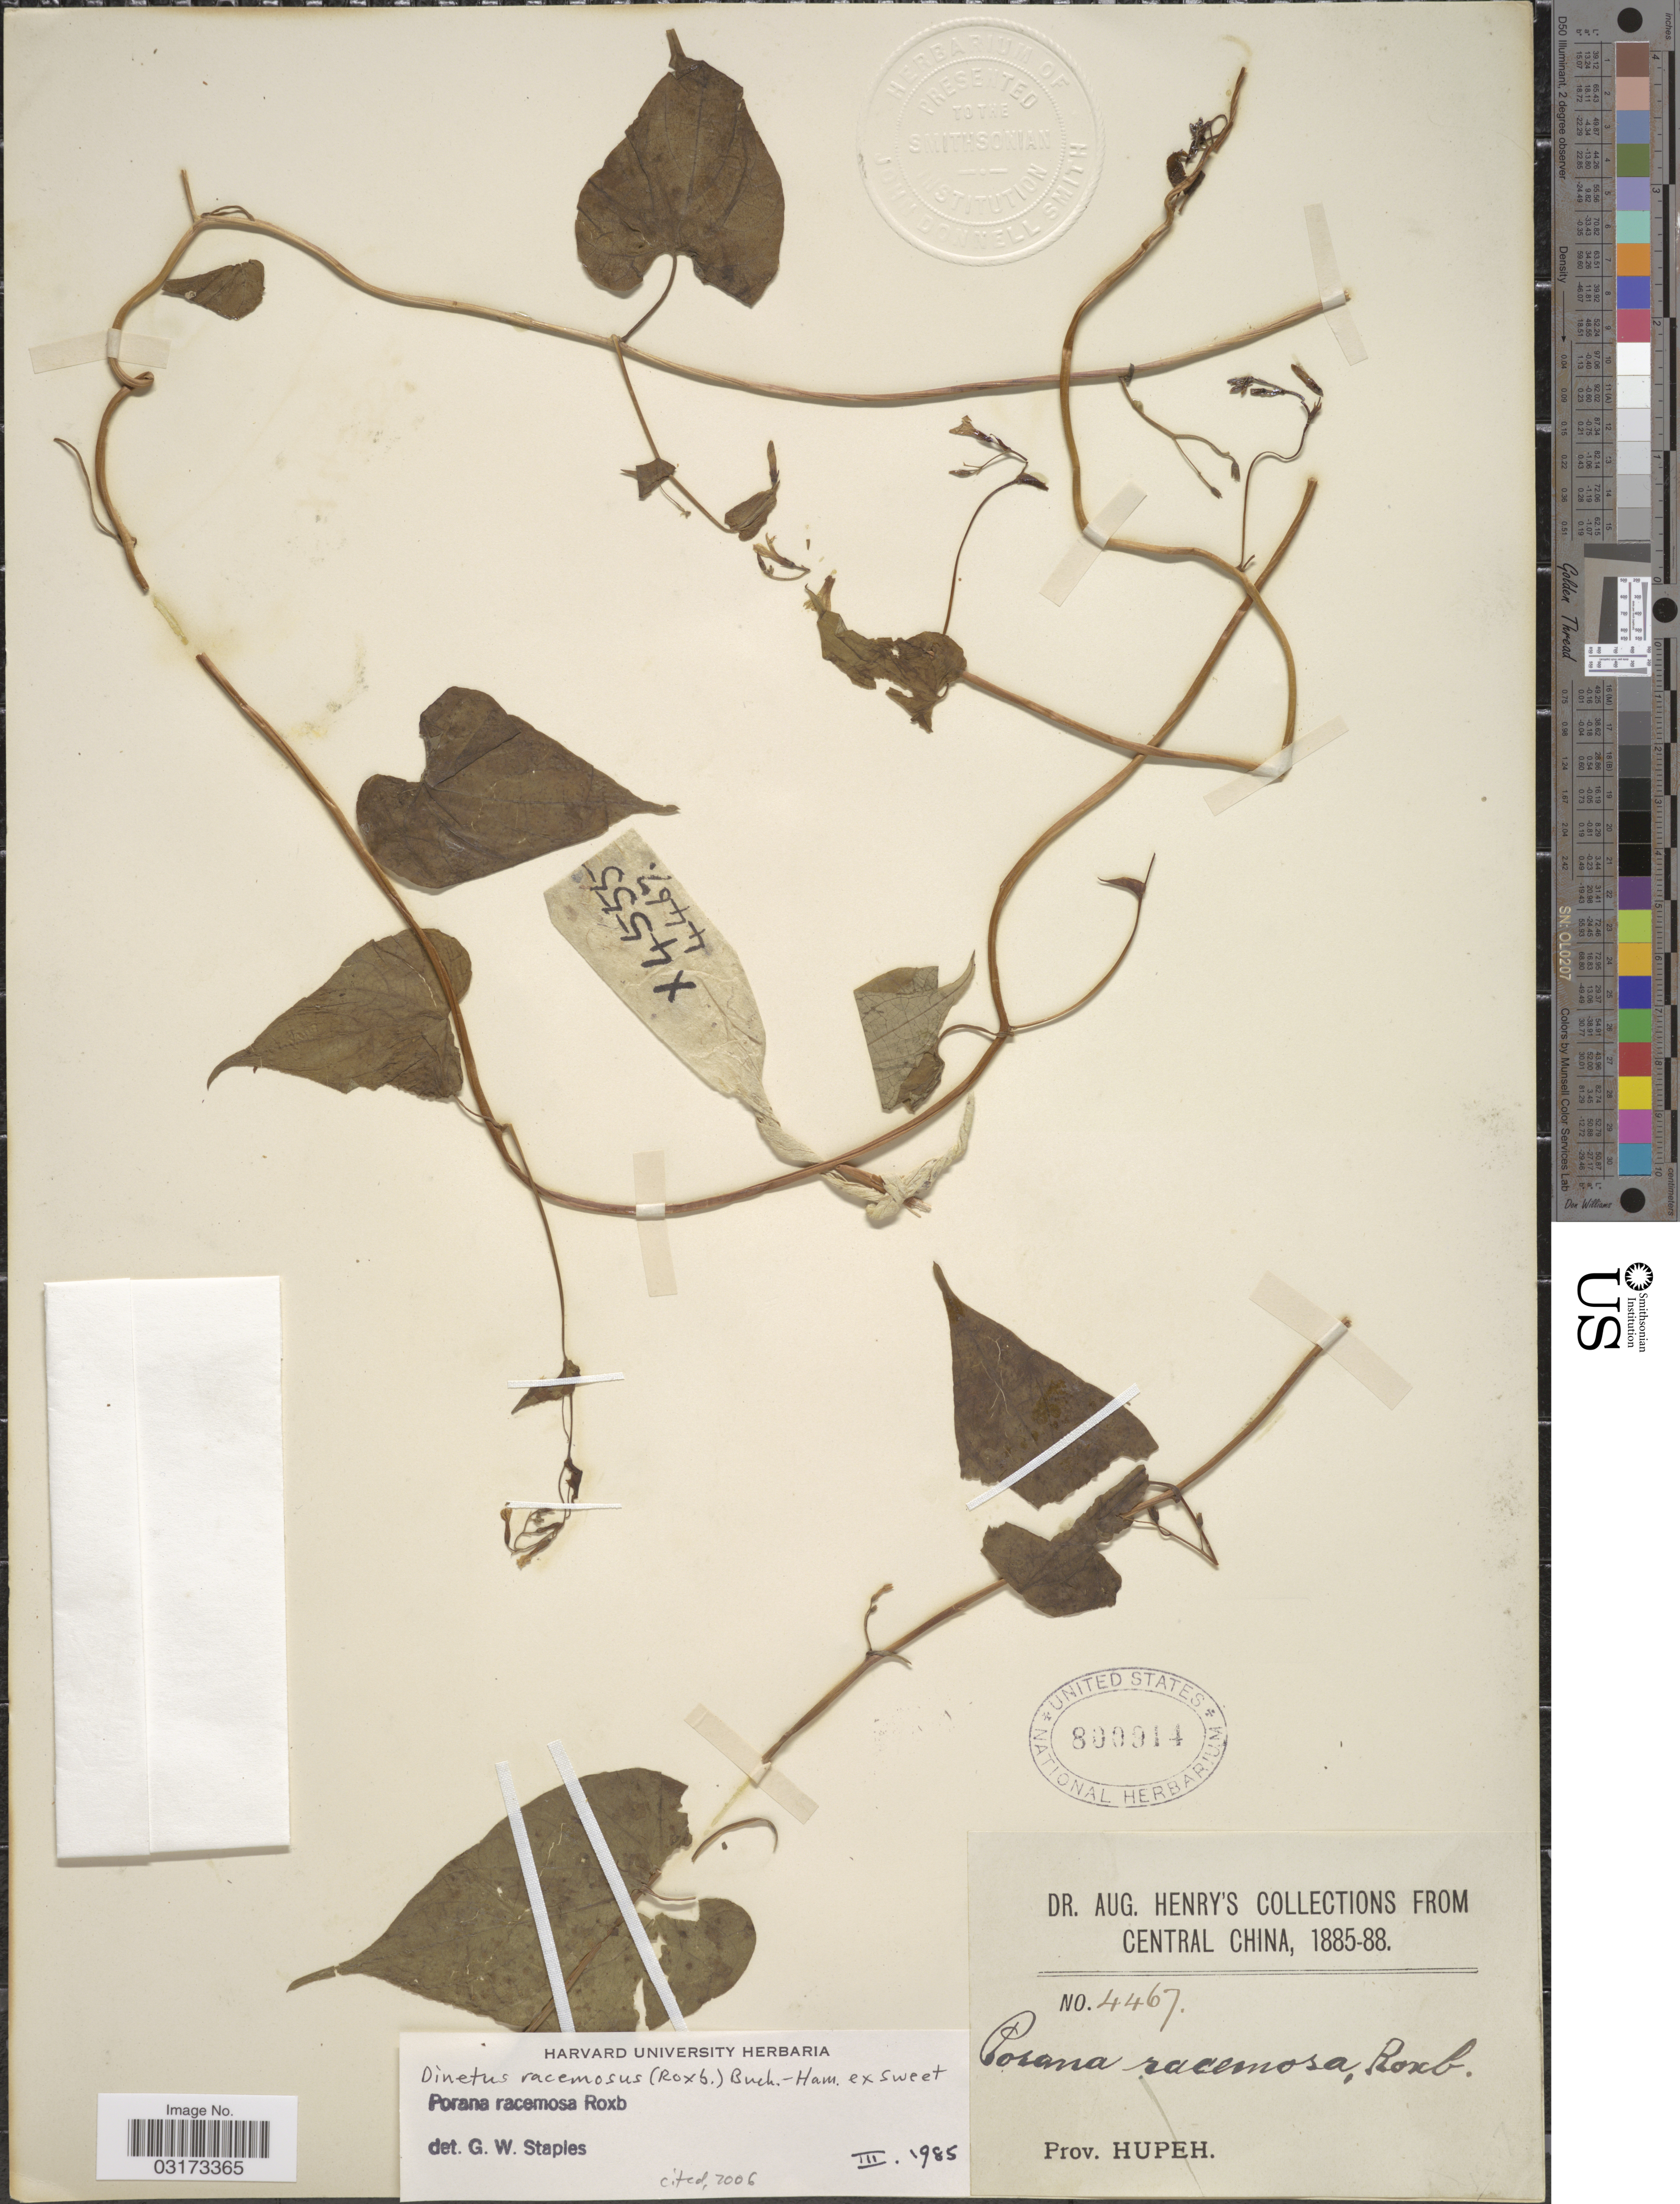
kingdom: Plantae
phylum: Tracheophyta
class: Magnoliopsida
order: Solanales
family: Convolvulaceae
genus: Dinetus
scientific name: Dinetus racemosus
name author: (Roxb.) Sweet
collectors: A. Henry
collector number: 4467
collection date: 1885/1888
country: China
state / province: Hubei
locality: Central China. Prov. Hupeh.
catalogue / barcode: US 800914